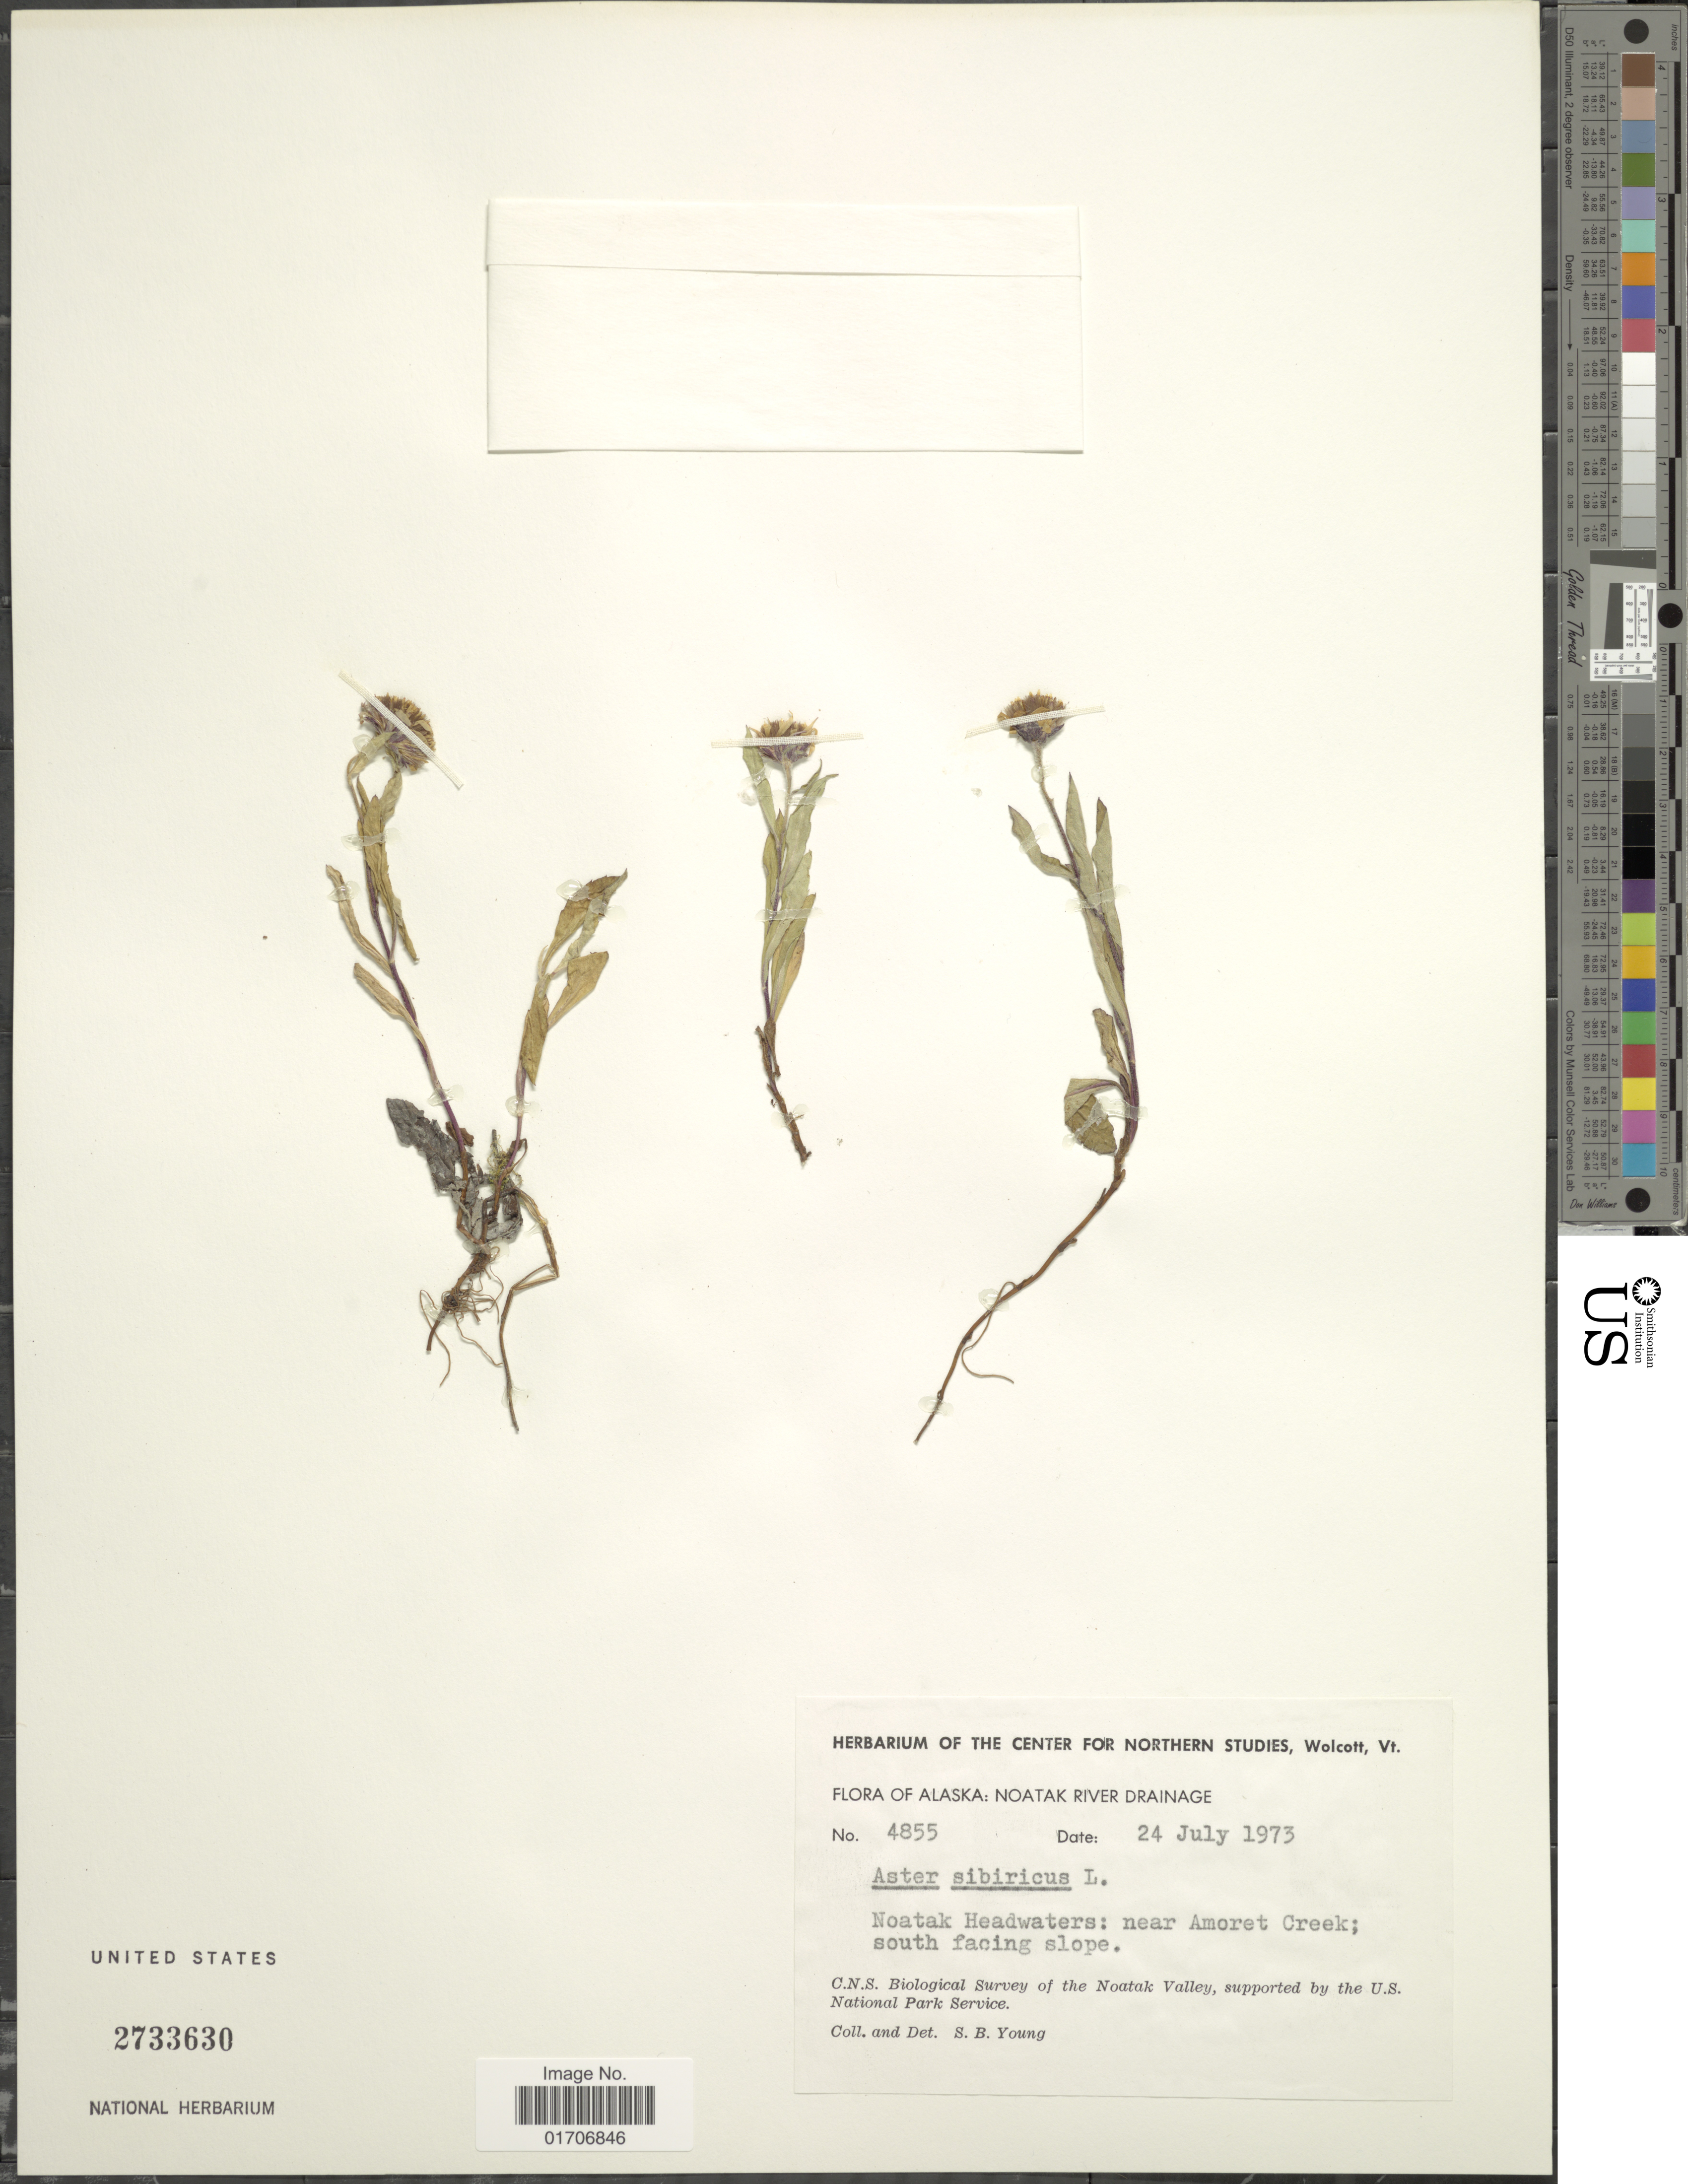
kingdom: Plantae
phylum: Tracheophyta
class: Magnoliopsida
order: Asterales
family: Asteraceae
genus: Eurybia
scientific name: Eurybia sibirica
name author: (L.) G.L. Nesom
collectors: S. Young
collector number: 4855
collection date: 1973-07-24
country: United States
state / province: Alaska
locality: Noatak River Drainage. Noatak Headwaters: near Amoret Creek; south facing slope.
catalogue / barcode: US 2733630